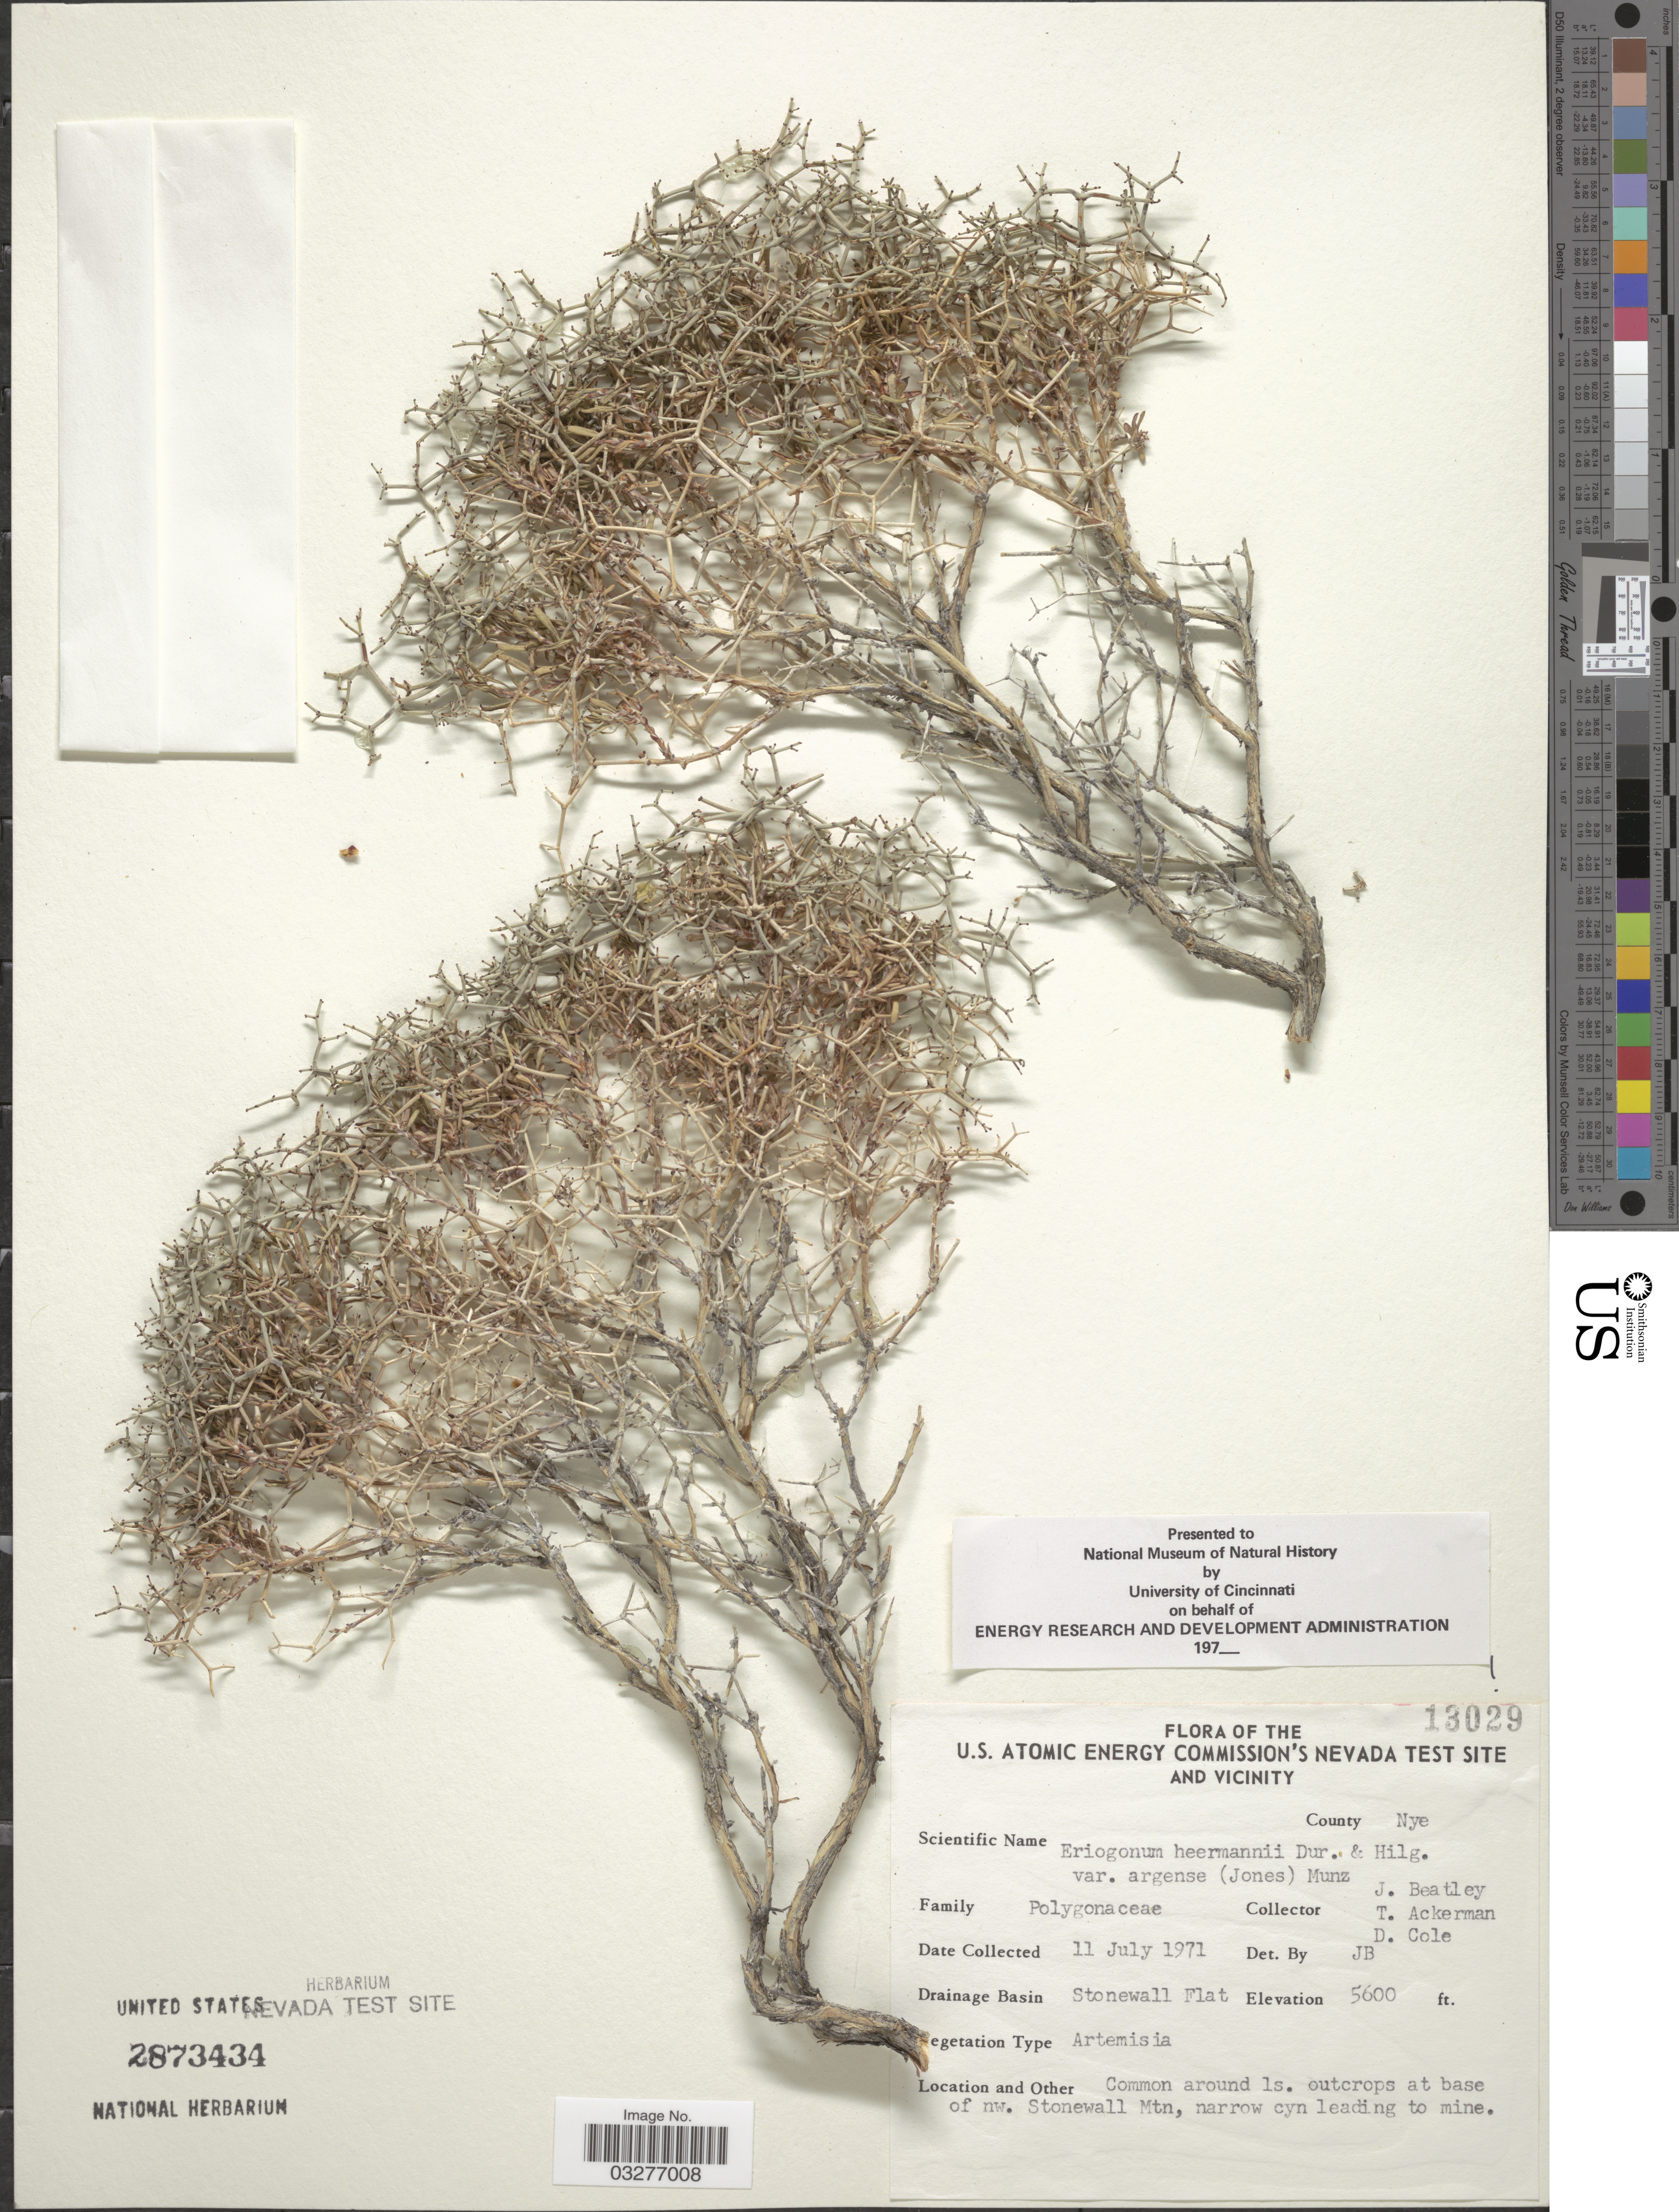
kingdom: Plantae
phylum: Tracheophyta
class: Magnoliopsida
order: Caryophyllales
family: Polygonaceae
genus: Eriogonum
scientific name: Eriogonum heermannii var. argense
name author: (M.E. Jones) Munz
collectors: J. C. Beatley, T. Ackerman & D. Cole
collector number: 13029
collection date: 1971-07-11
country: United States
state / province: Nevada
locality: U.S. Atomic Energy Commission's Nevada Test Site and Vicinity. County Nye. Drainage Basin Stonewall Flat. Common around ls. outcrops at base of nw. Stonewall Mtn, narrow cyn leading to mine.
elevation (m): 1707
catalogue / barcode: US 2873434